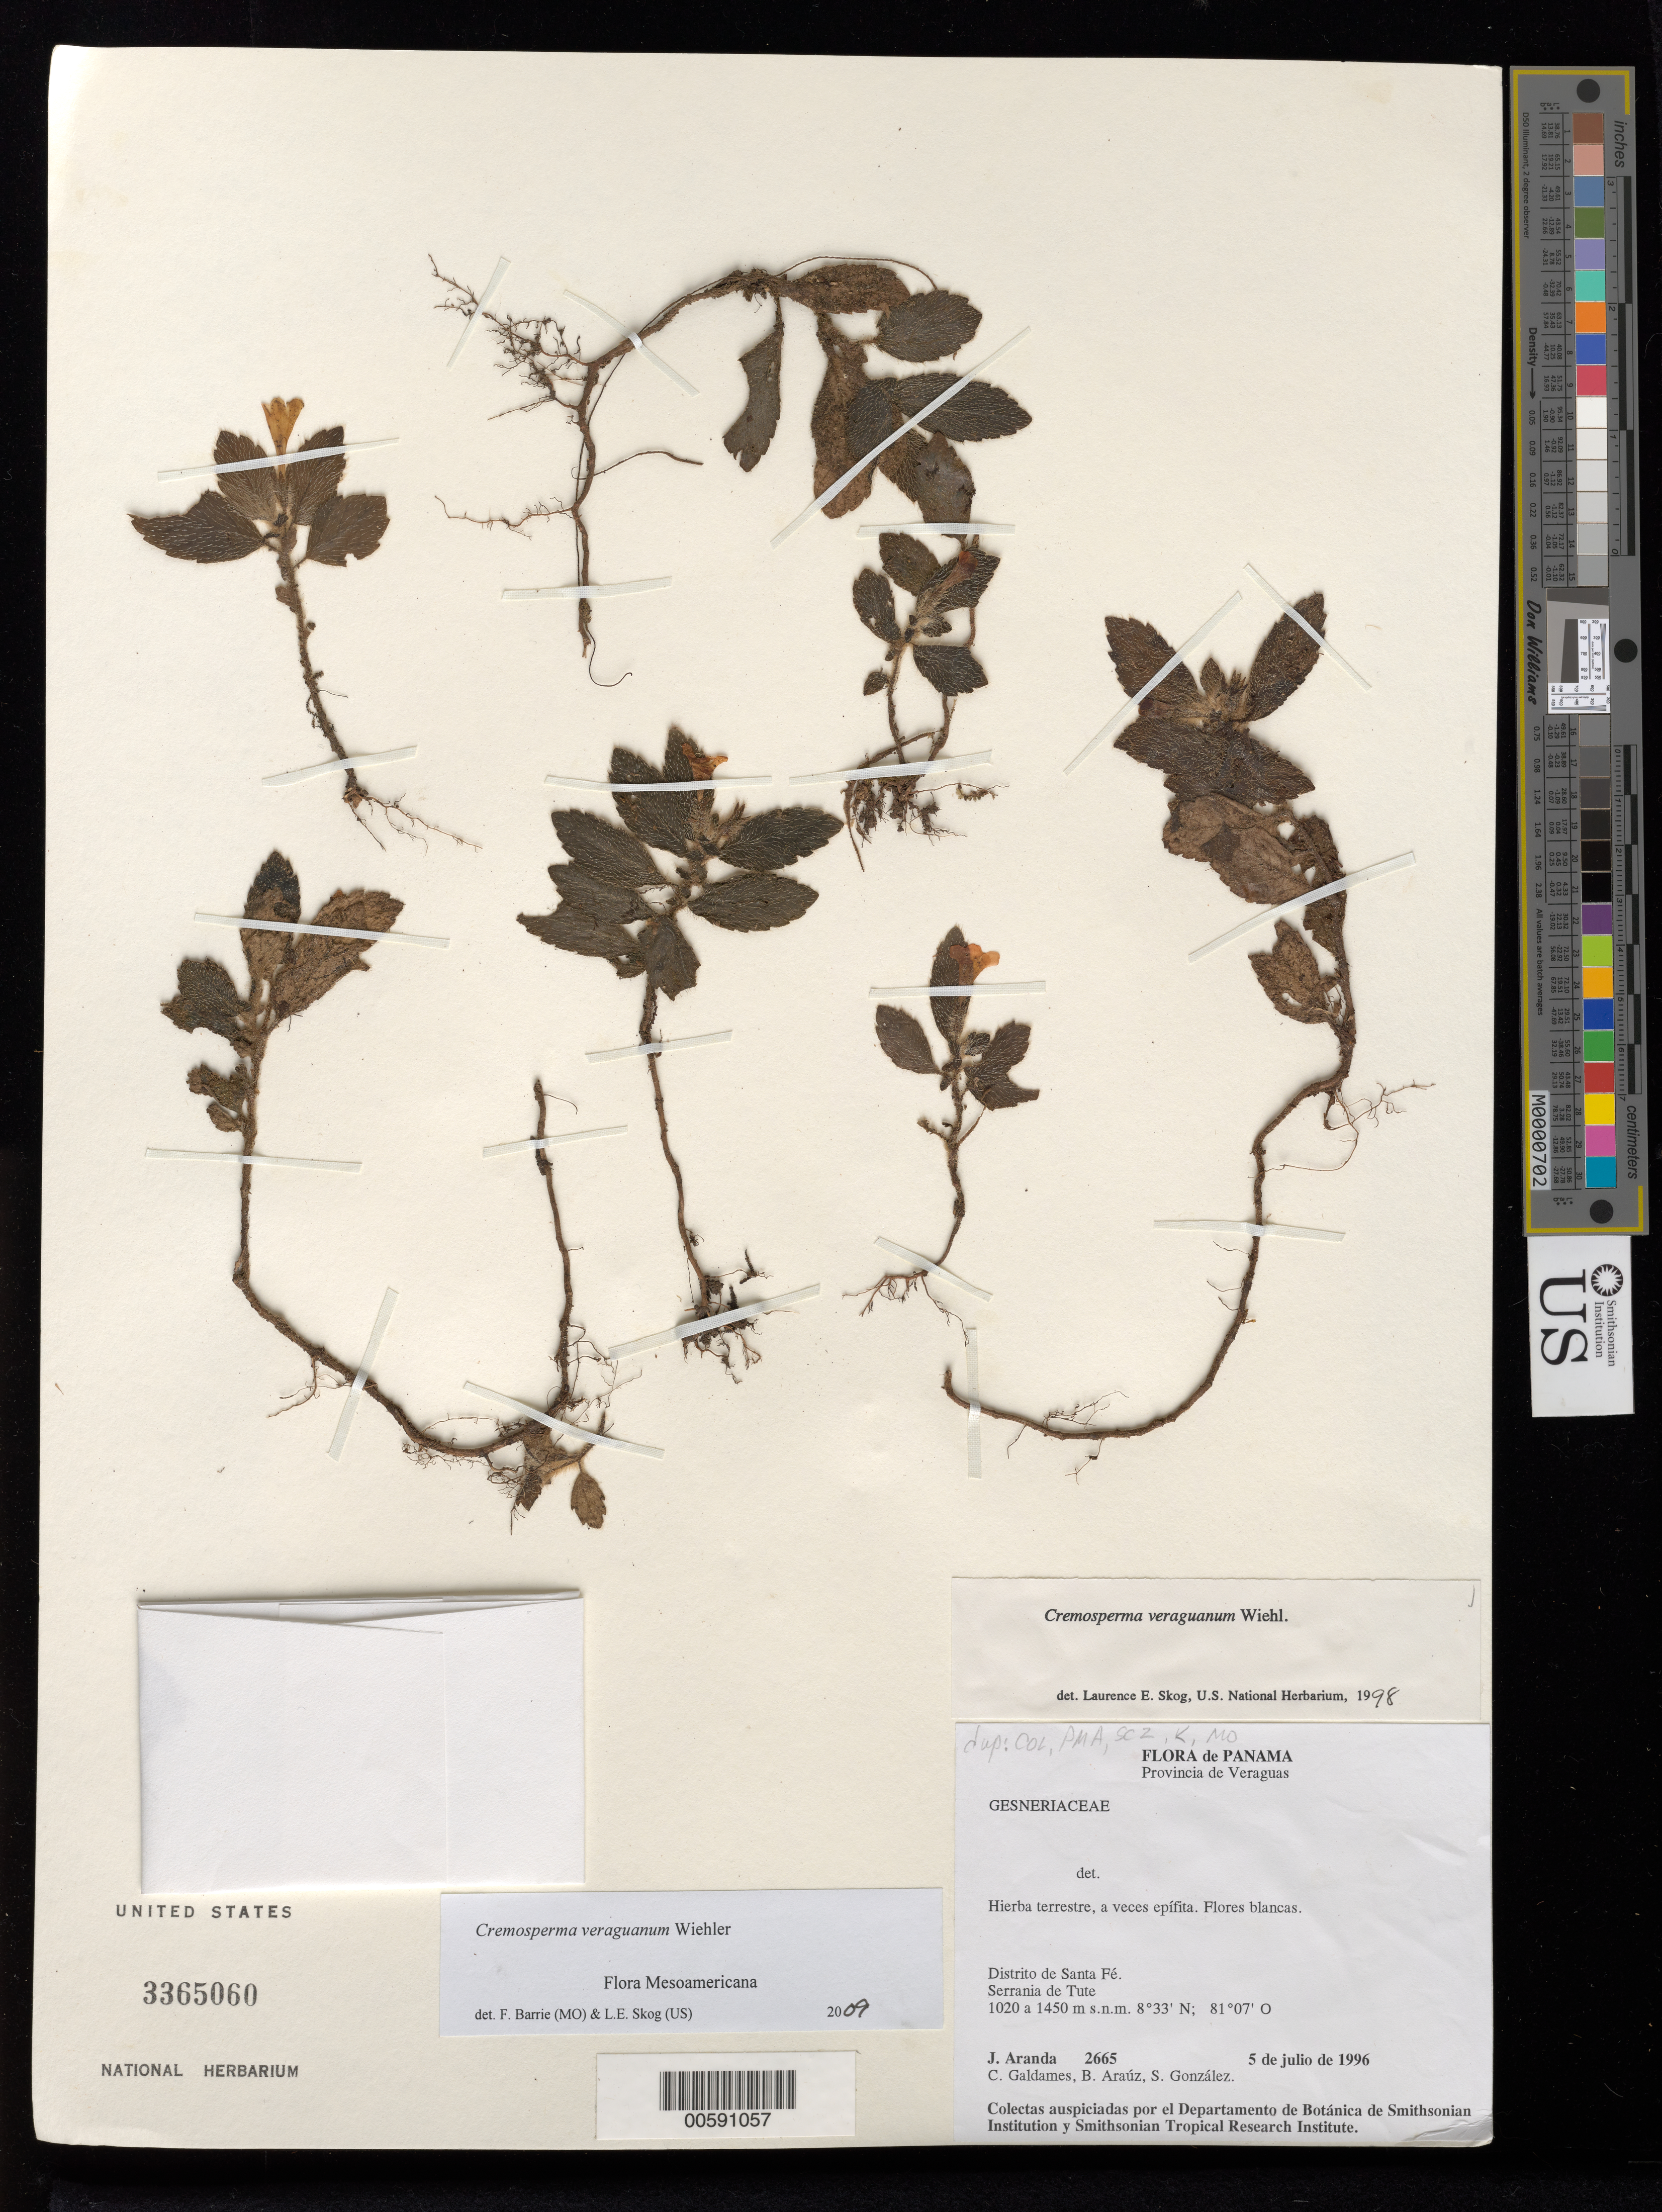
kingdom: Plantae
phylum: Tracheophyta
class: Magnoliopsida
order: Lamiales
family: Gesneriaceae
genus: Cremosperma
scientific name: Cremosperma veraguanum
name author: Wiehler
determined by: Skog, Laurence E.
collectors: J. Aranda, C. Galdames, B. Araúz & S. González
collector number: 2665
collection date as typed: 05 Jul 1996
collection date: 1996-07-05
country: Panama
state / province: Veraguas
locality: Distrito de Santa Fé; Serrania de Tute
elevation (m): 1020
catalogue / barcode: US 3365060